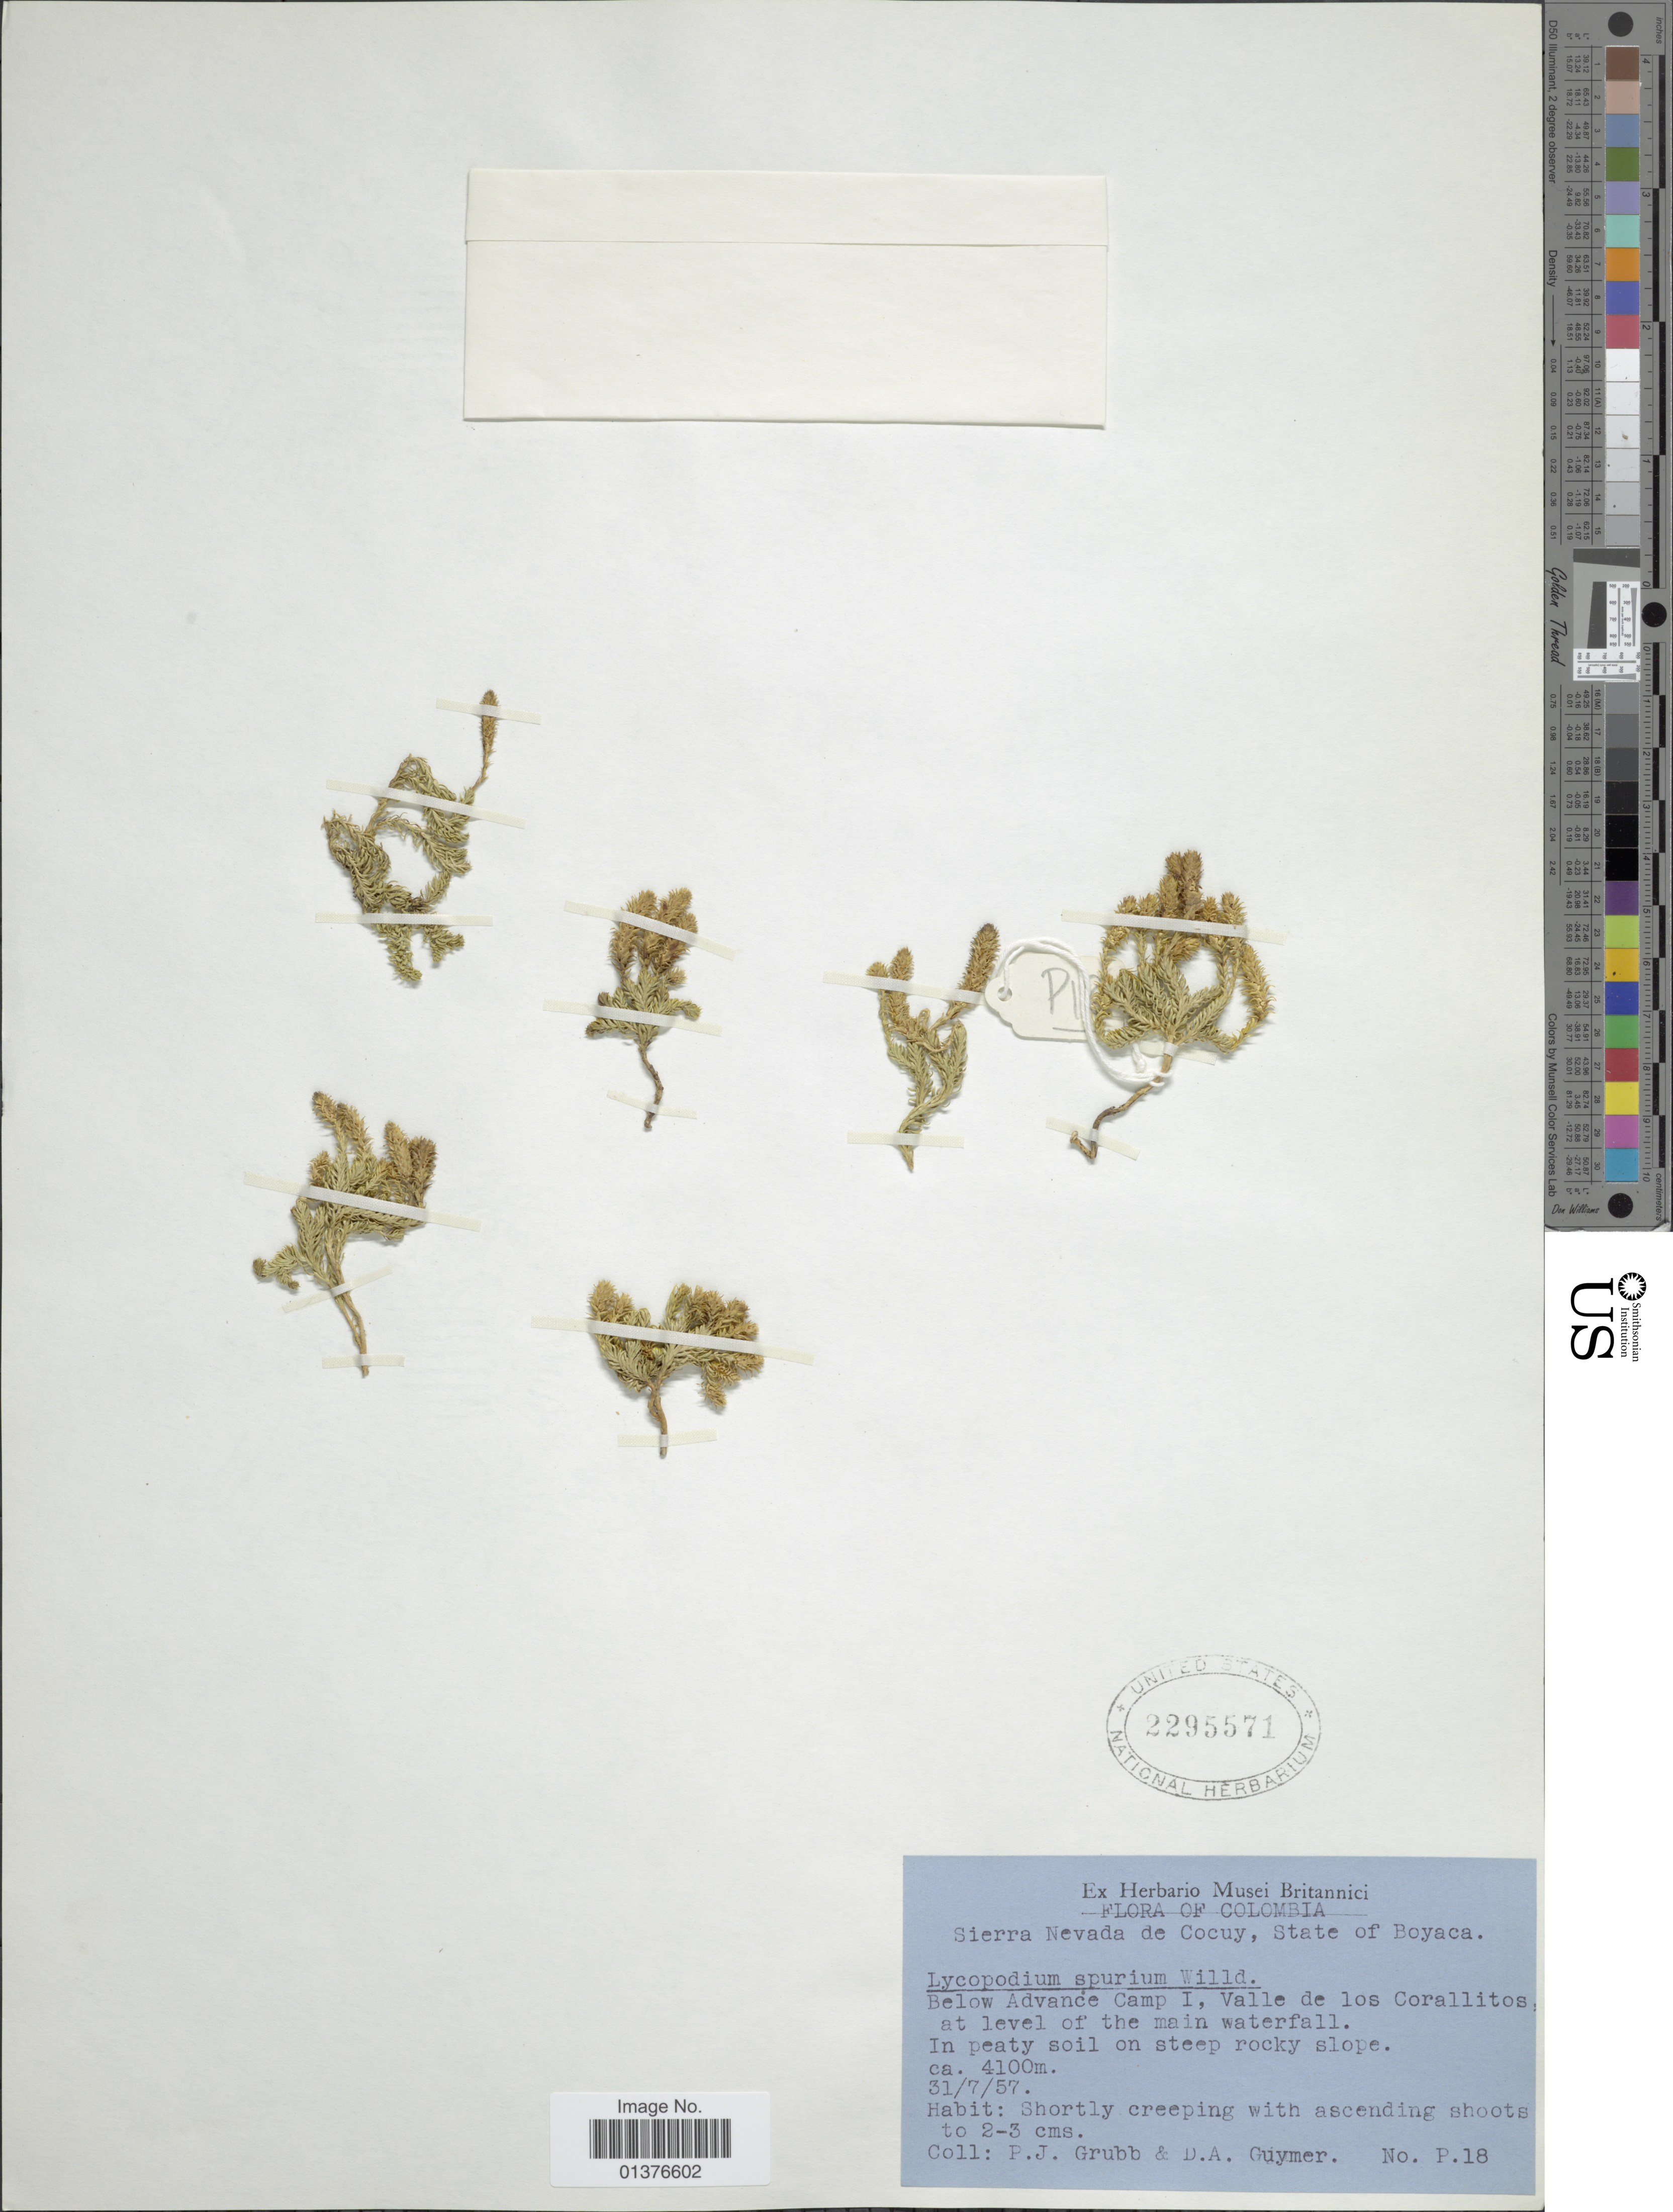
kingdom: Plantae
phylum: Tracheophyta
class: Lycopodiopsida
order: Lycopodiales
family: Lycopodiaceae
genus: Austrolycopodium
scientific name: Austrolycopodium magellanicum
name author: (P. Beauv.) Holub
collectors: P. J. Grubb & D. Guymer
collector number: P18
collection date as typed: Transcribed d/m/y: 31/7/57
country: Colombia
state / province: Boyacá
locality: Sierra Nevada de Cocuy, Below Advance camp 1, valle de los Corallitos at level of the main waterfall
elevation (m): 4100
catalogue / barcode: US 2295571